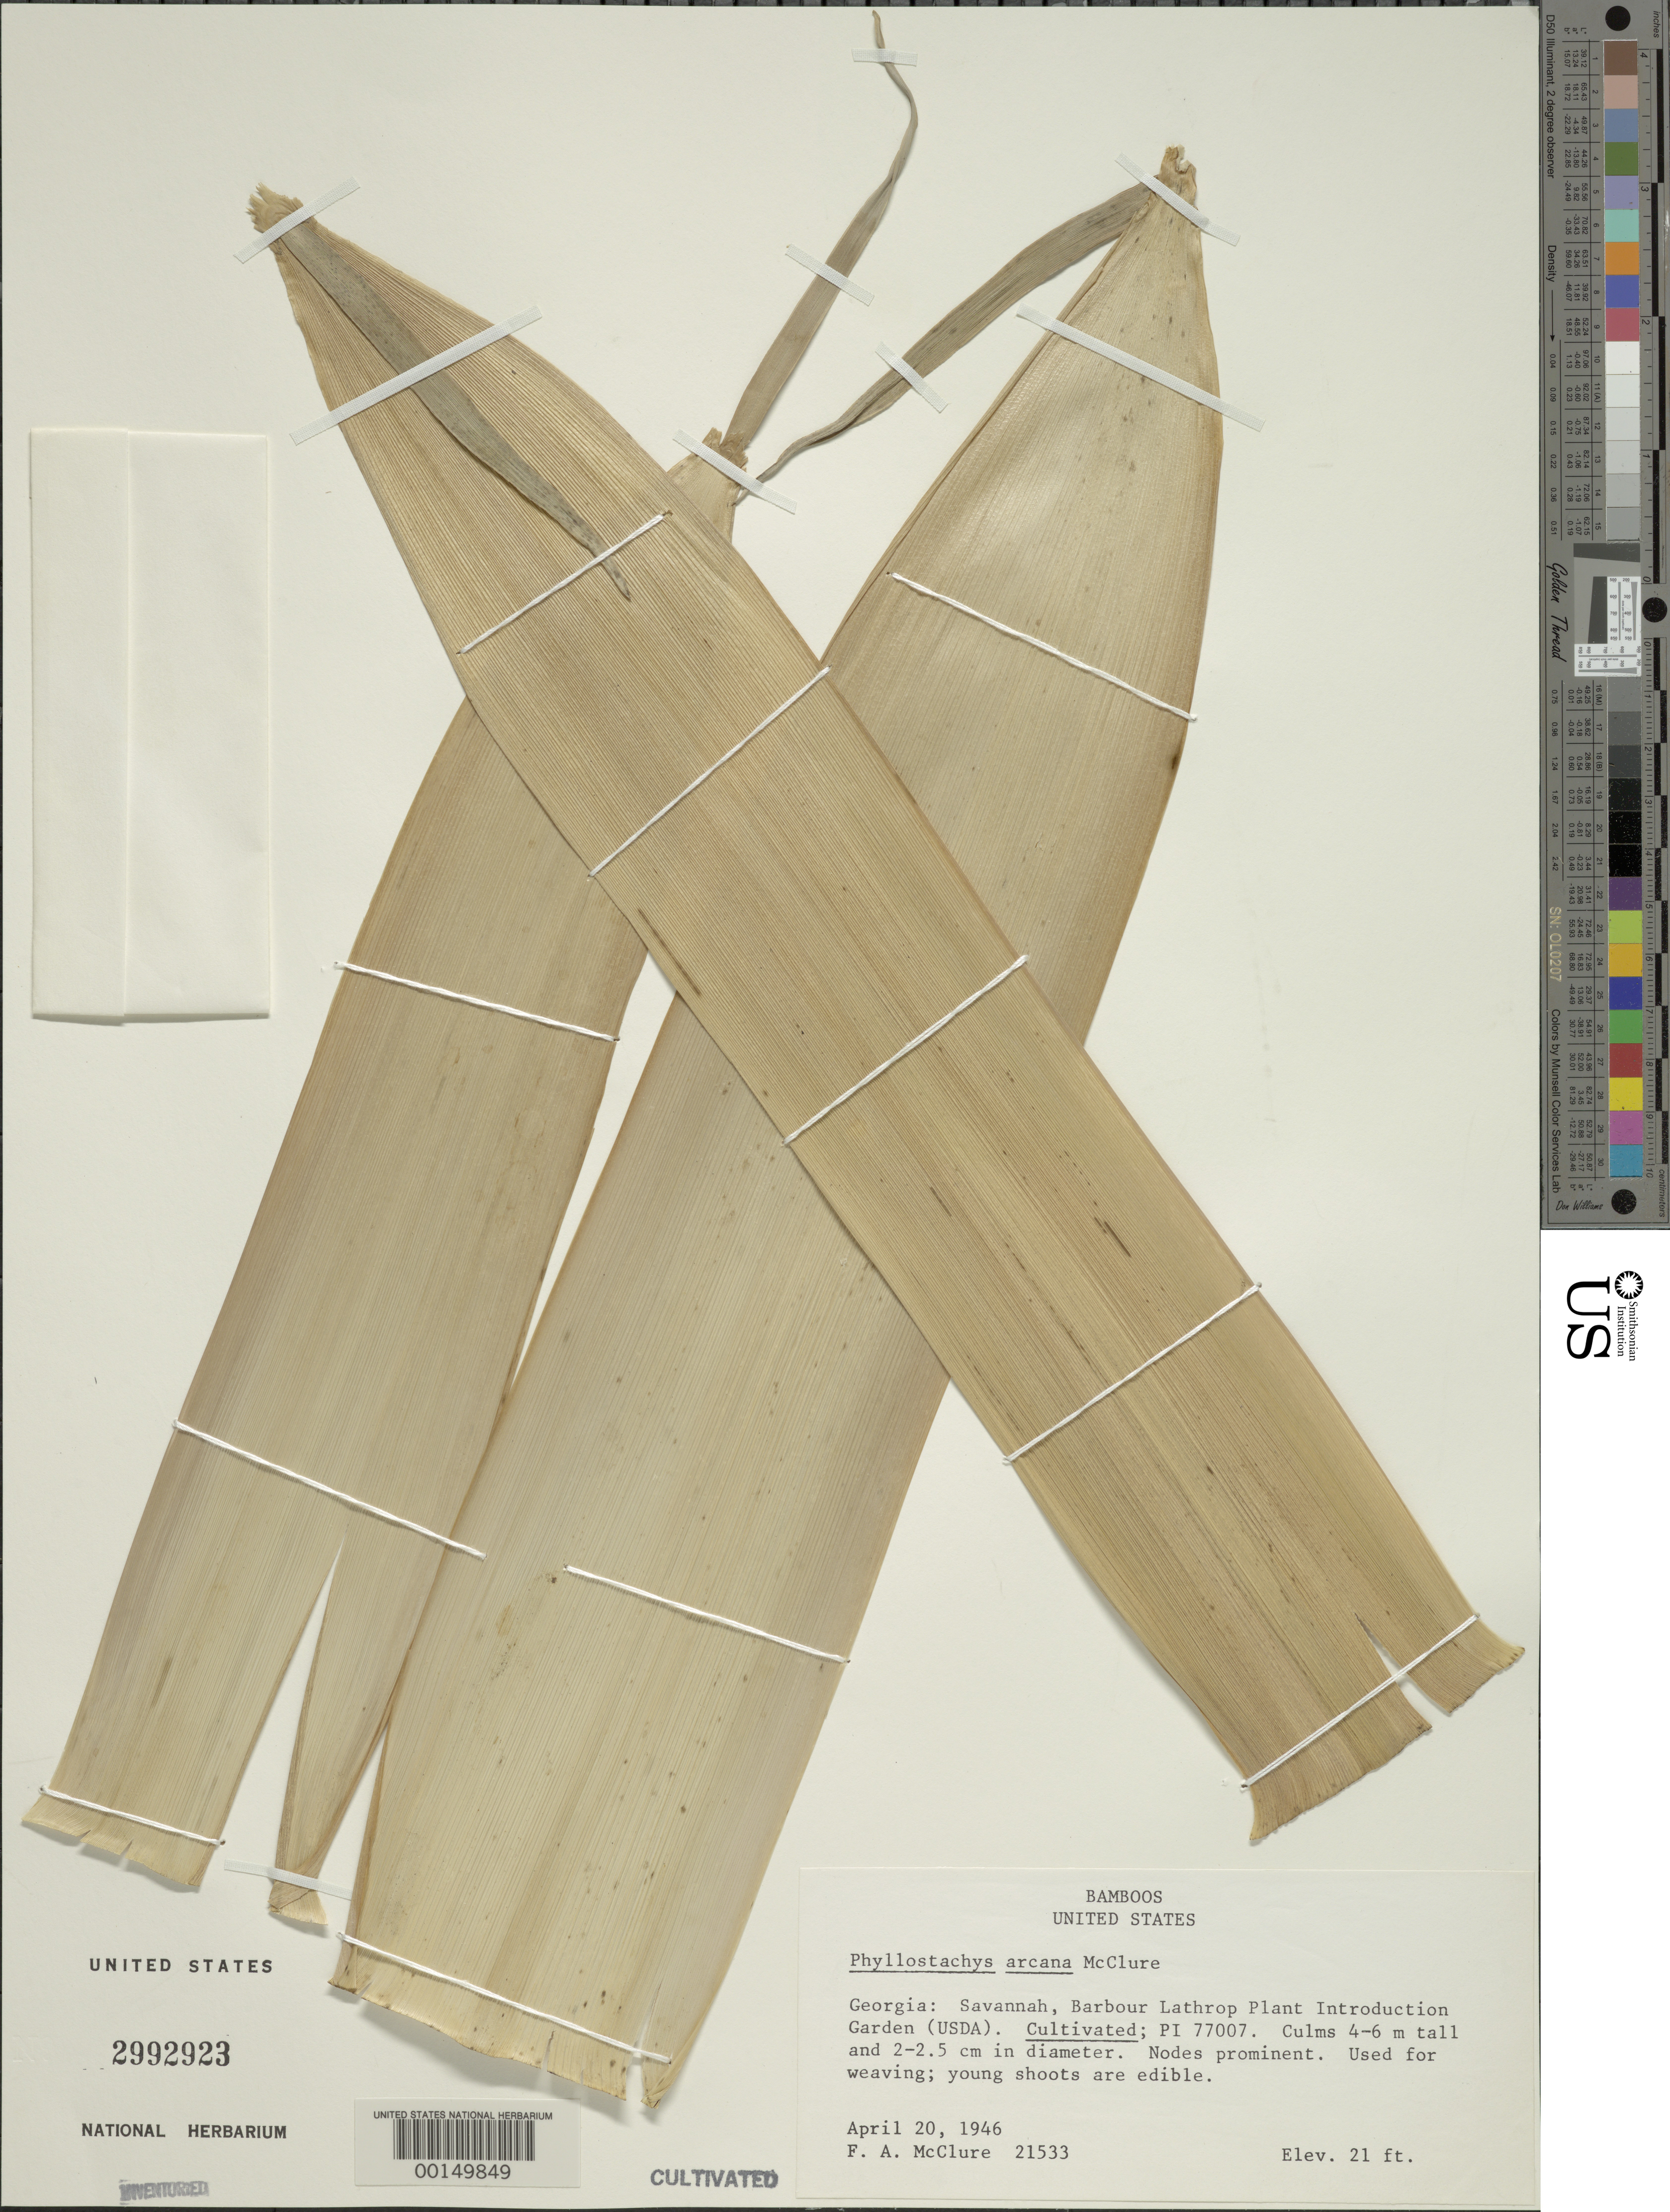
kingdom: Plantae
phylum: Tracheophyta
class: Liliopsida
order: Poales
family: Poaceae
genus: Phyllostachys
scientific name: Phyllostachys arcana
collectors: F. A. McClure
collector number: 21533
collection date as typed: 20 Apr 1946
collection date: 1946-04-20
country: United States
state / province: Georgia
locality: Savannah, barbour lathrop plant intro. garden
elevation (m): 6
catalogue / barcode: US 2992923